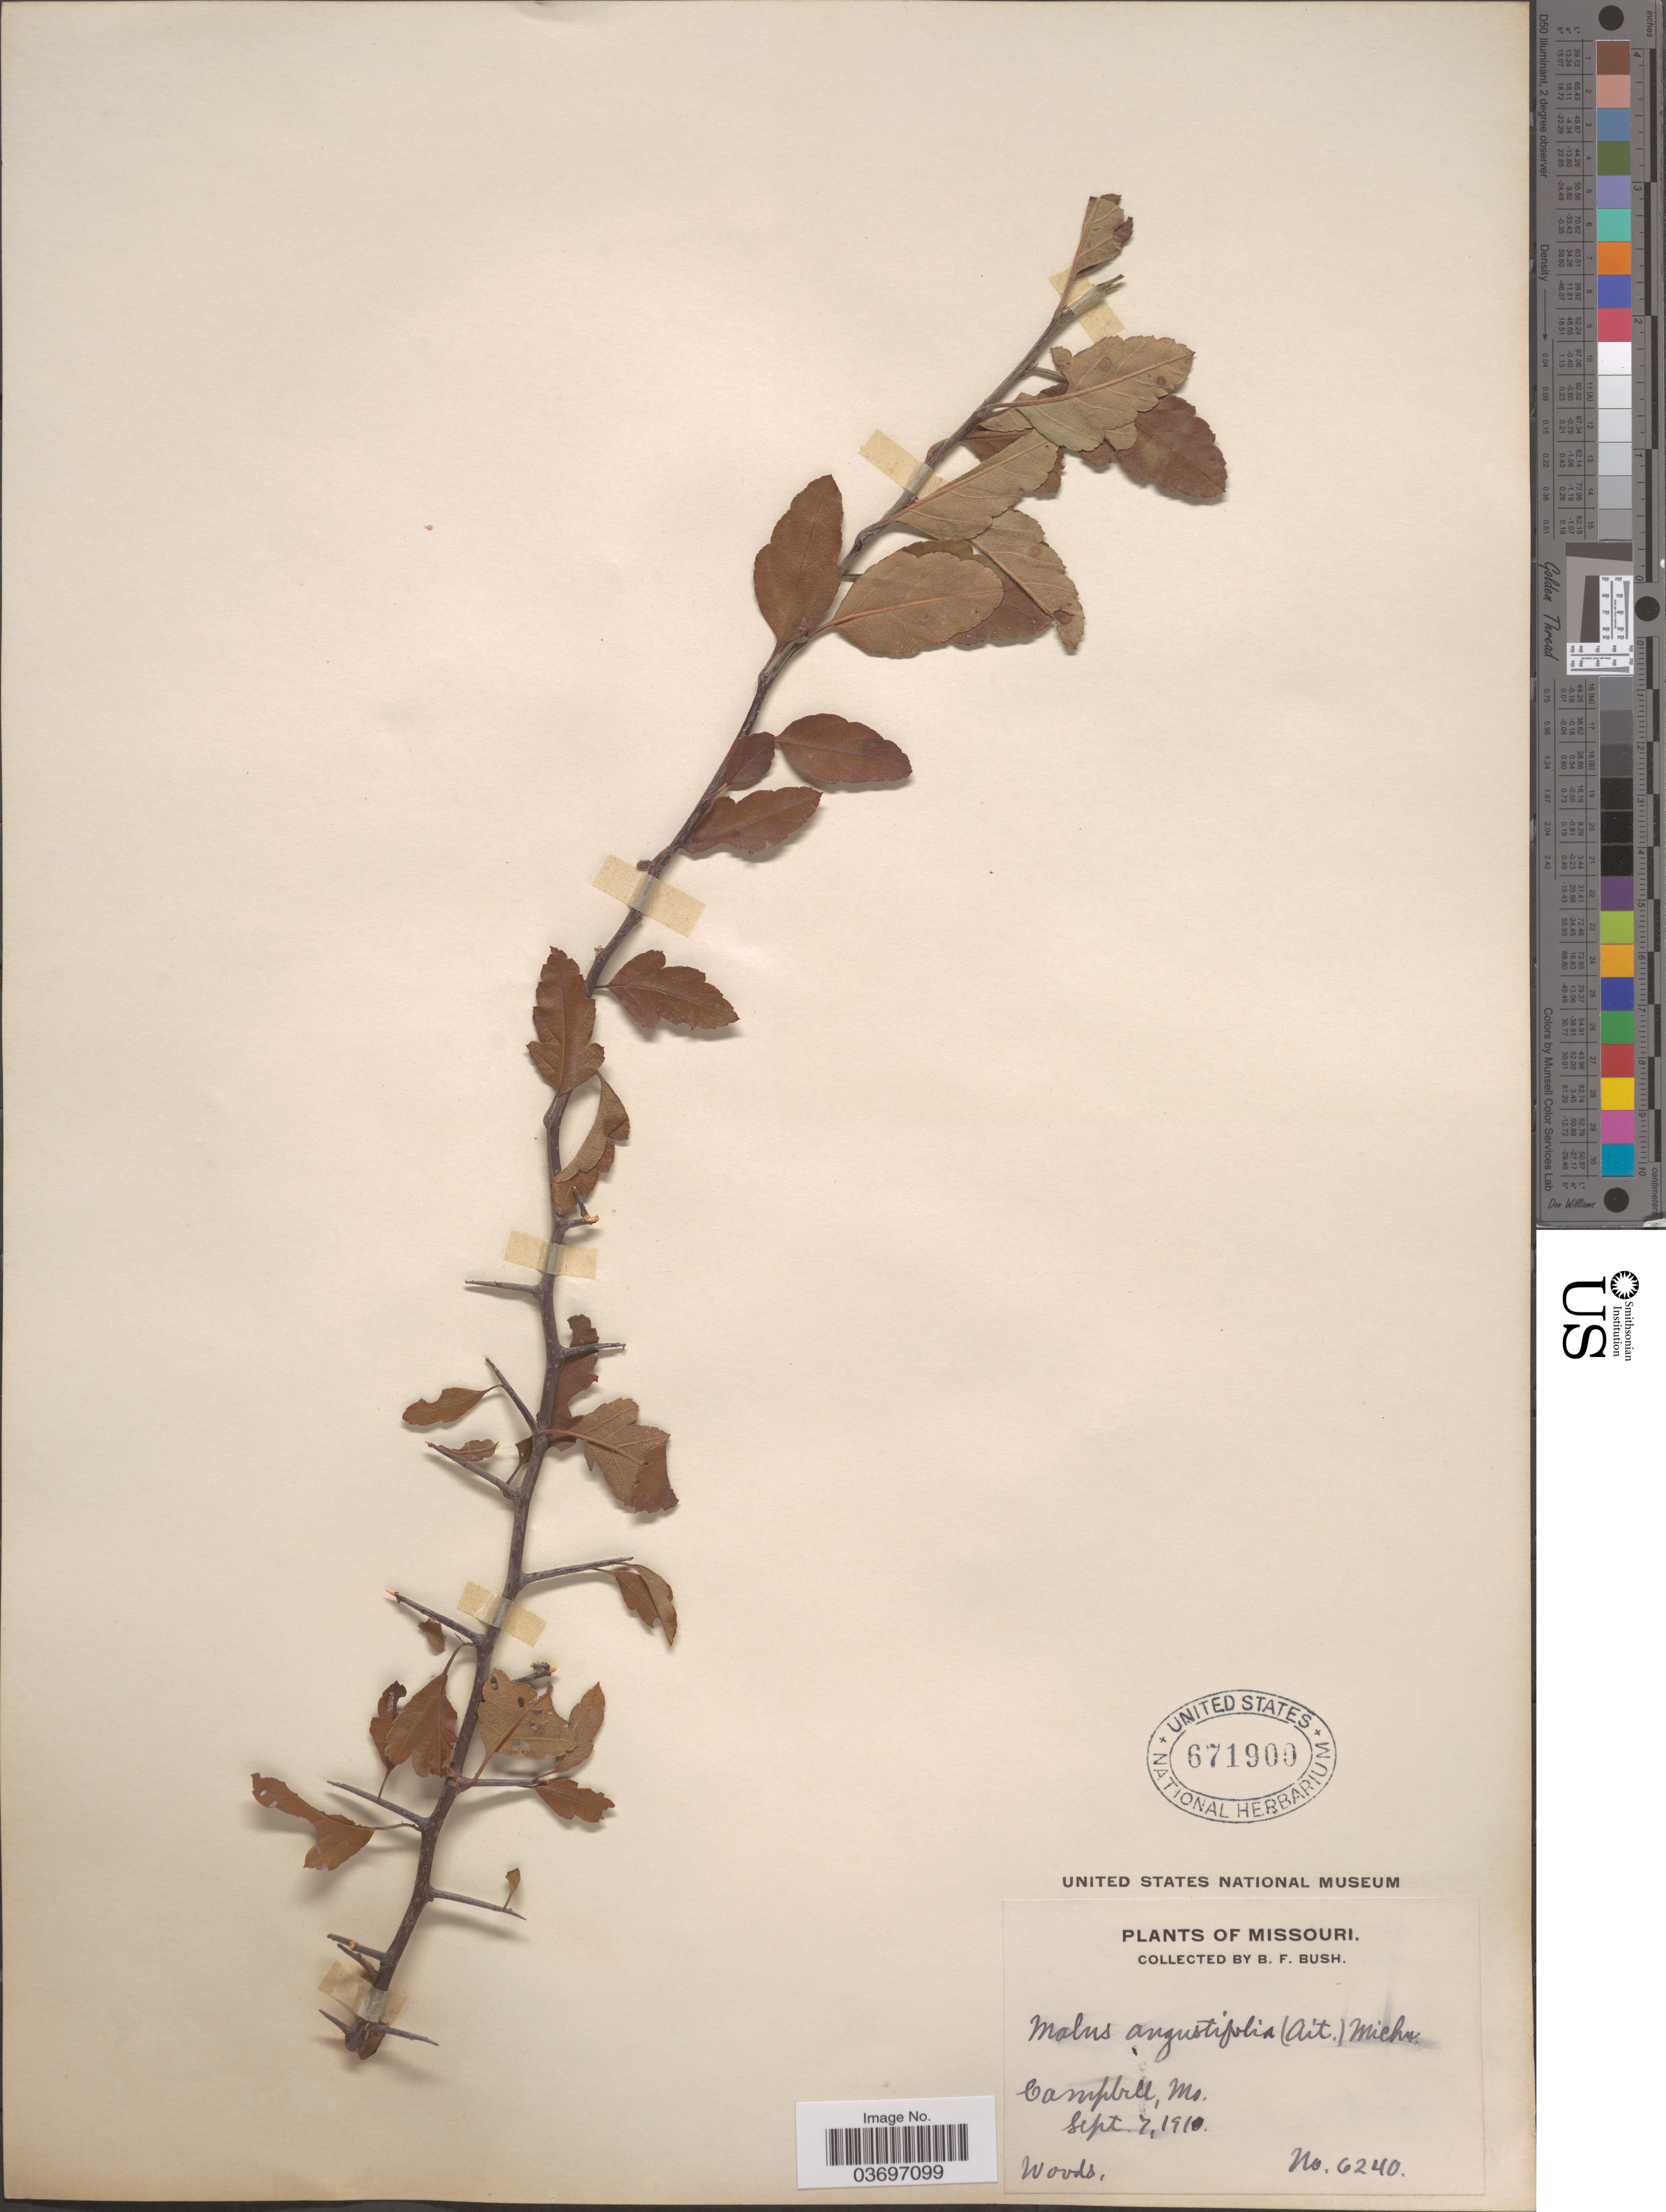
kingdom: Plantae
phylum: Tracheophyta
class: Magnoliopsida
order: Rosales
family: Rosaceae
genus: Malus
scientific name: Malus angustifolia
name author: (Aiton) Michx.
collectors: B. F. Bush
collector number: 6240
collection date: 1910-09-07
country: United States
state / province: Missouri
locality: Campbell.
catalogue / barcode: US 671900